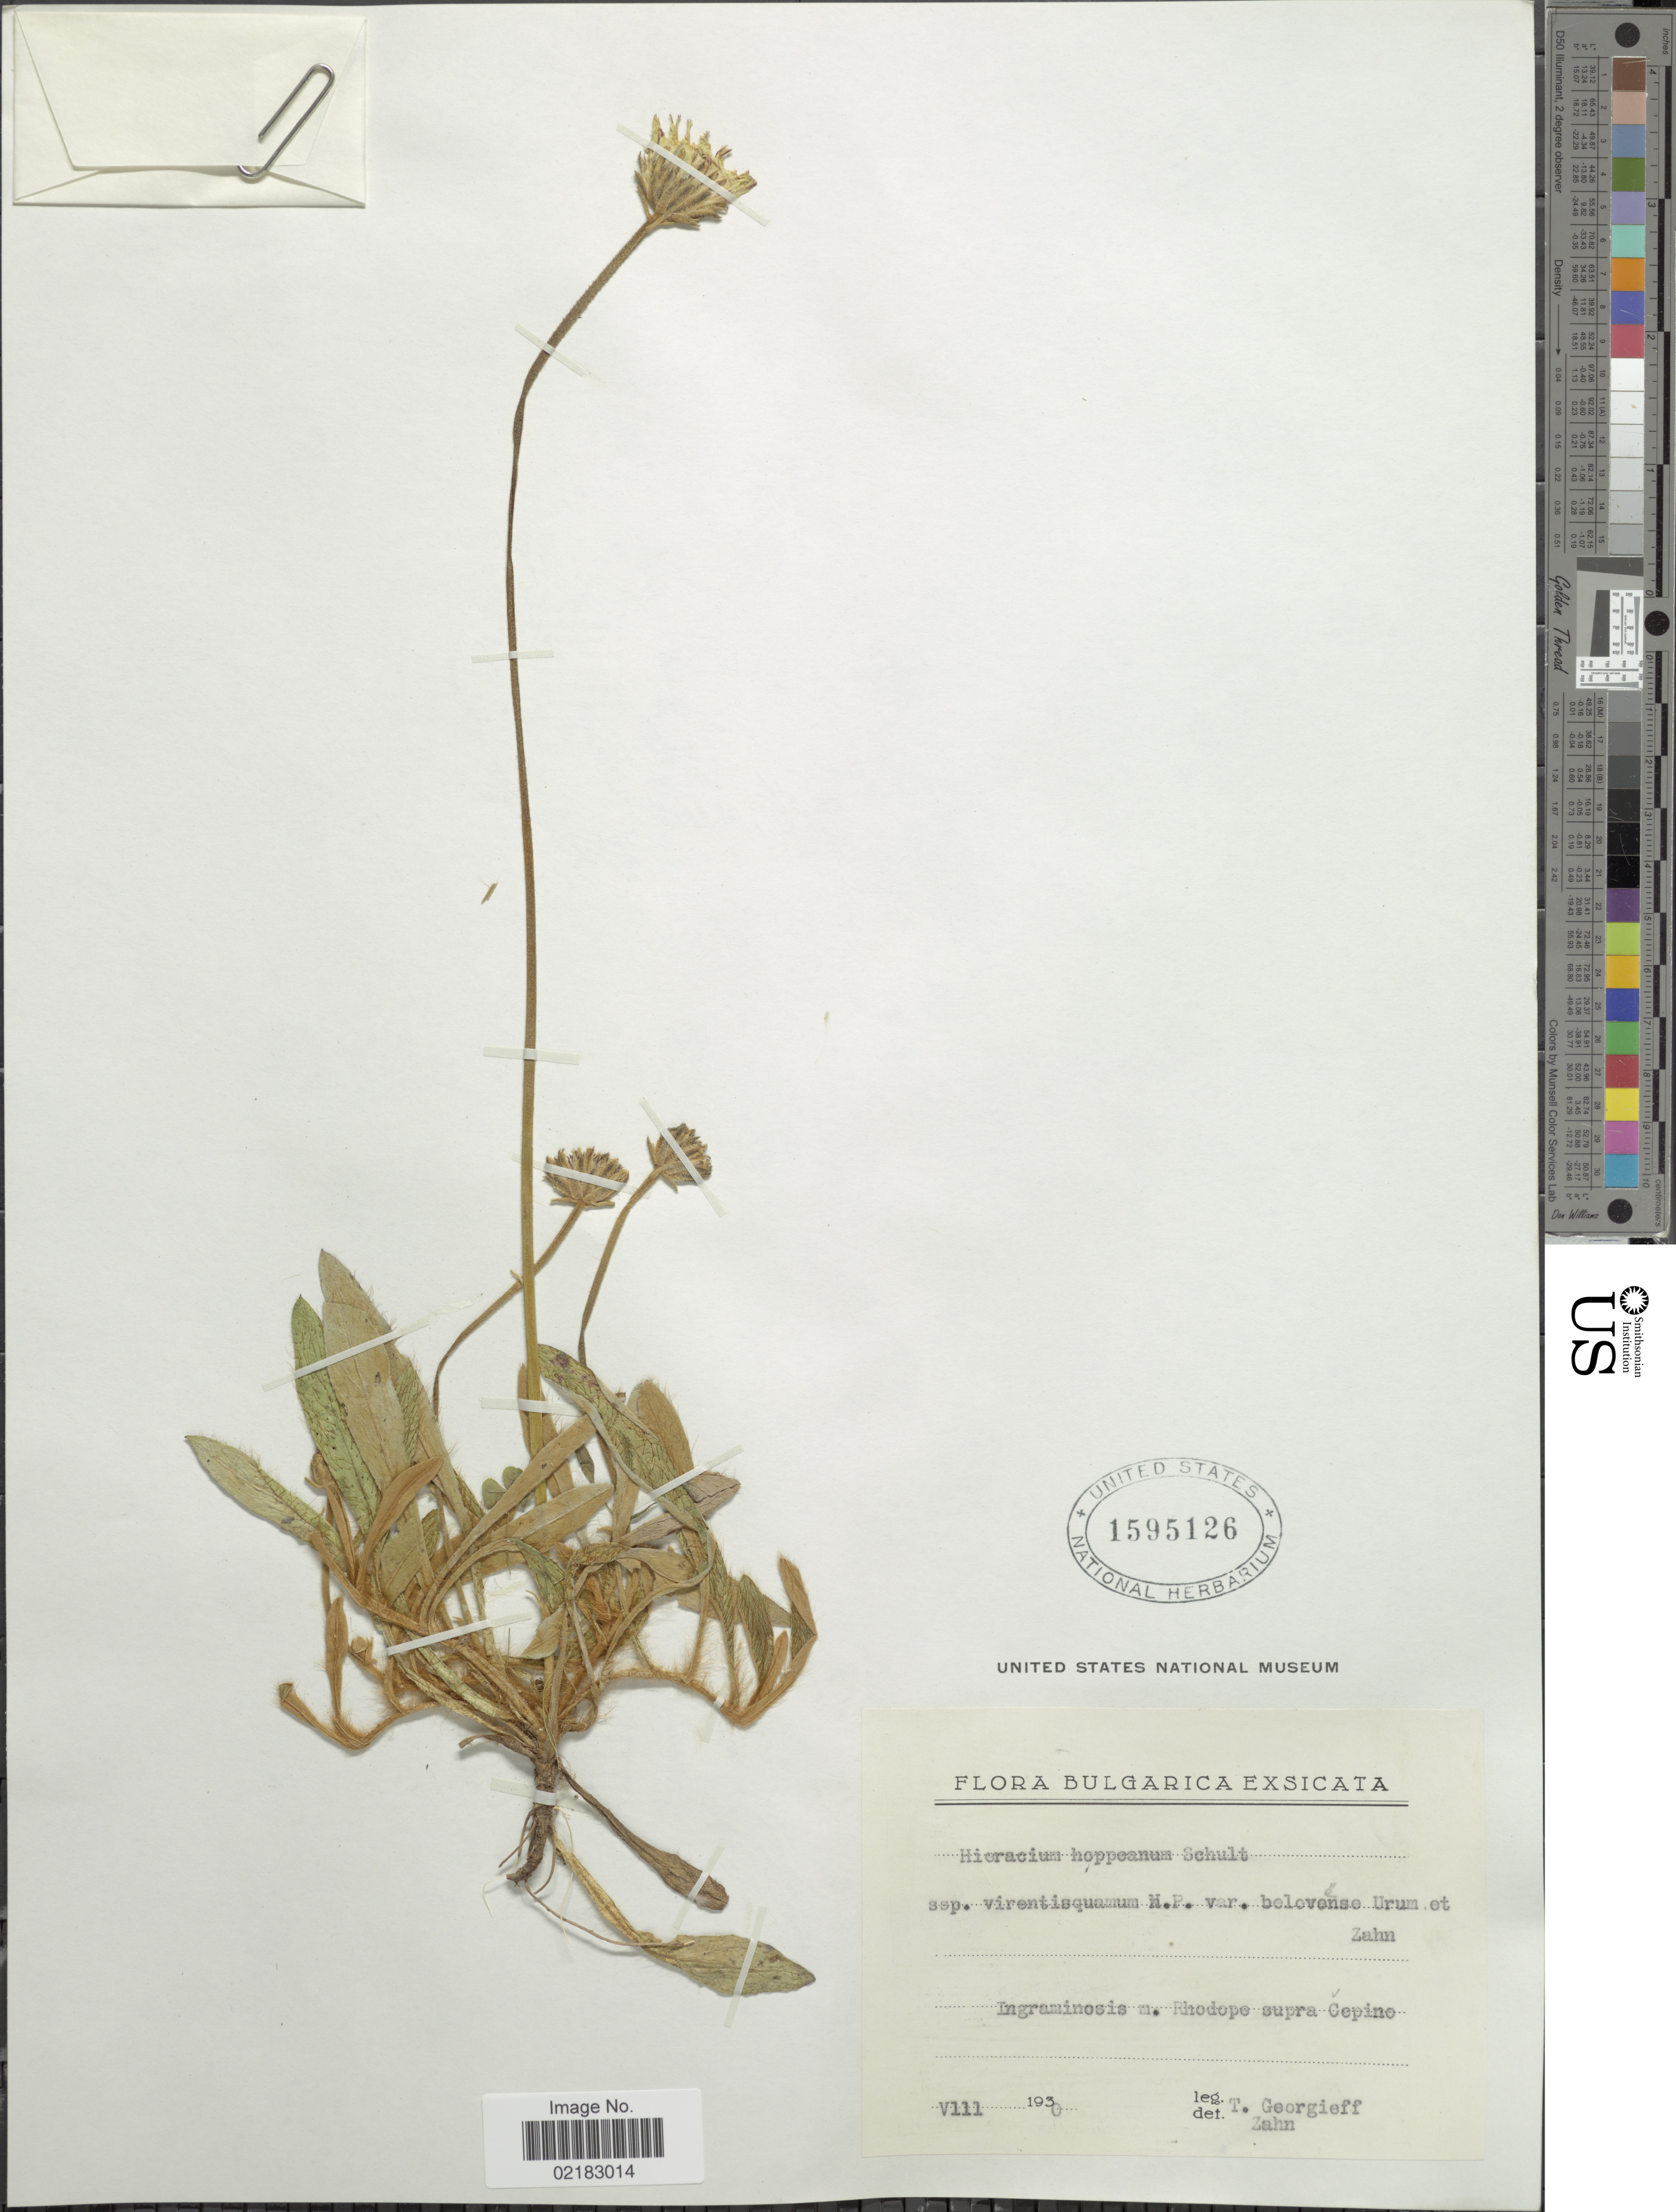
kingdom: Plantae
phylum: Tracheophyta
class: Magnoliopsida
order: Asterales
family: Asteraceae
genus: Hieracium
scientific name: Hieracium hoppeanum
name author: Schult.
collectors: T. Georgieff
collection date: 1930-08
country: Bulgaria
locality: Bulgarica Ingraminosis m. Rhodope supra cepino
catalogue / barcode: US 1595126